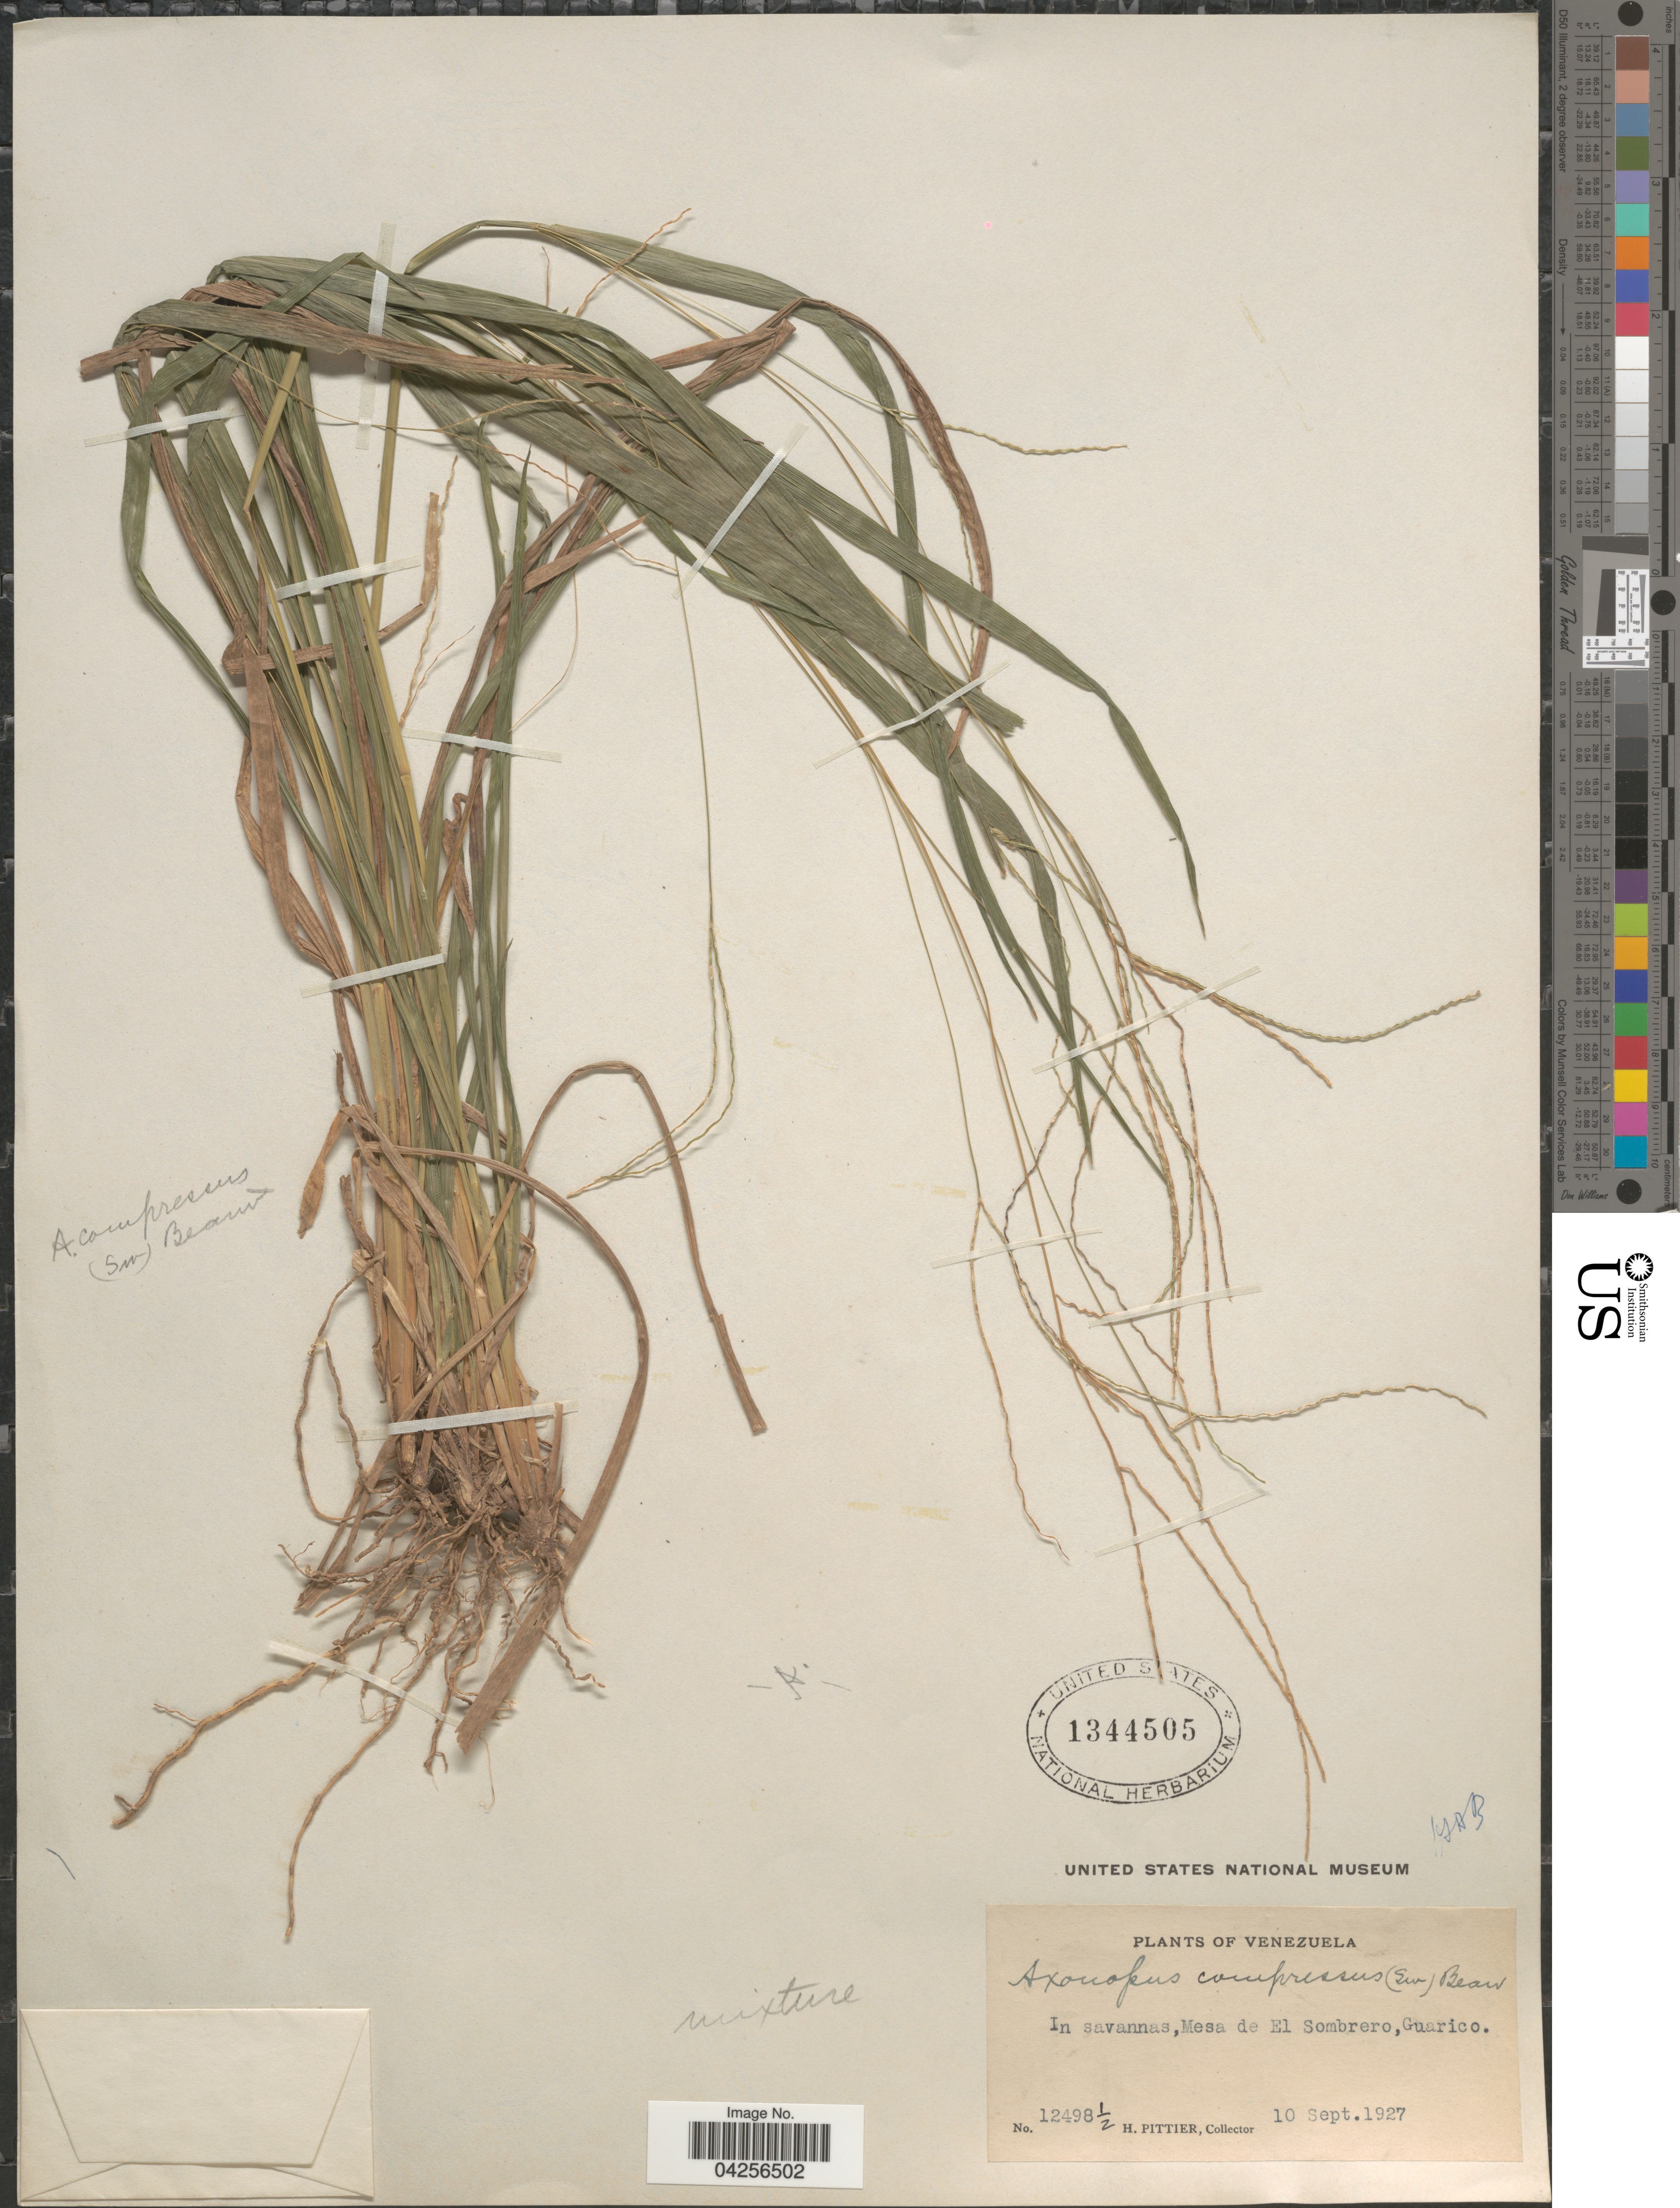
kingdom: Plantae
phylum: Tracheophyta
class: Liliopsida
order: Poales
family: Poaceae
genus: Axonopus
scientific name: Axonopus compressus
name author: (Sw.) P. Beauv.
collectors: H. F. Pittier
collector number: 12498½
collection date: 1927-09-10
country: Venezuela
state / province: Guarico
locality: In savannas, Mesa de El Sombrero.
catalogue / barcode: US 1344505